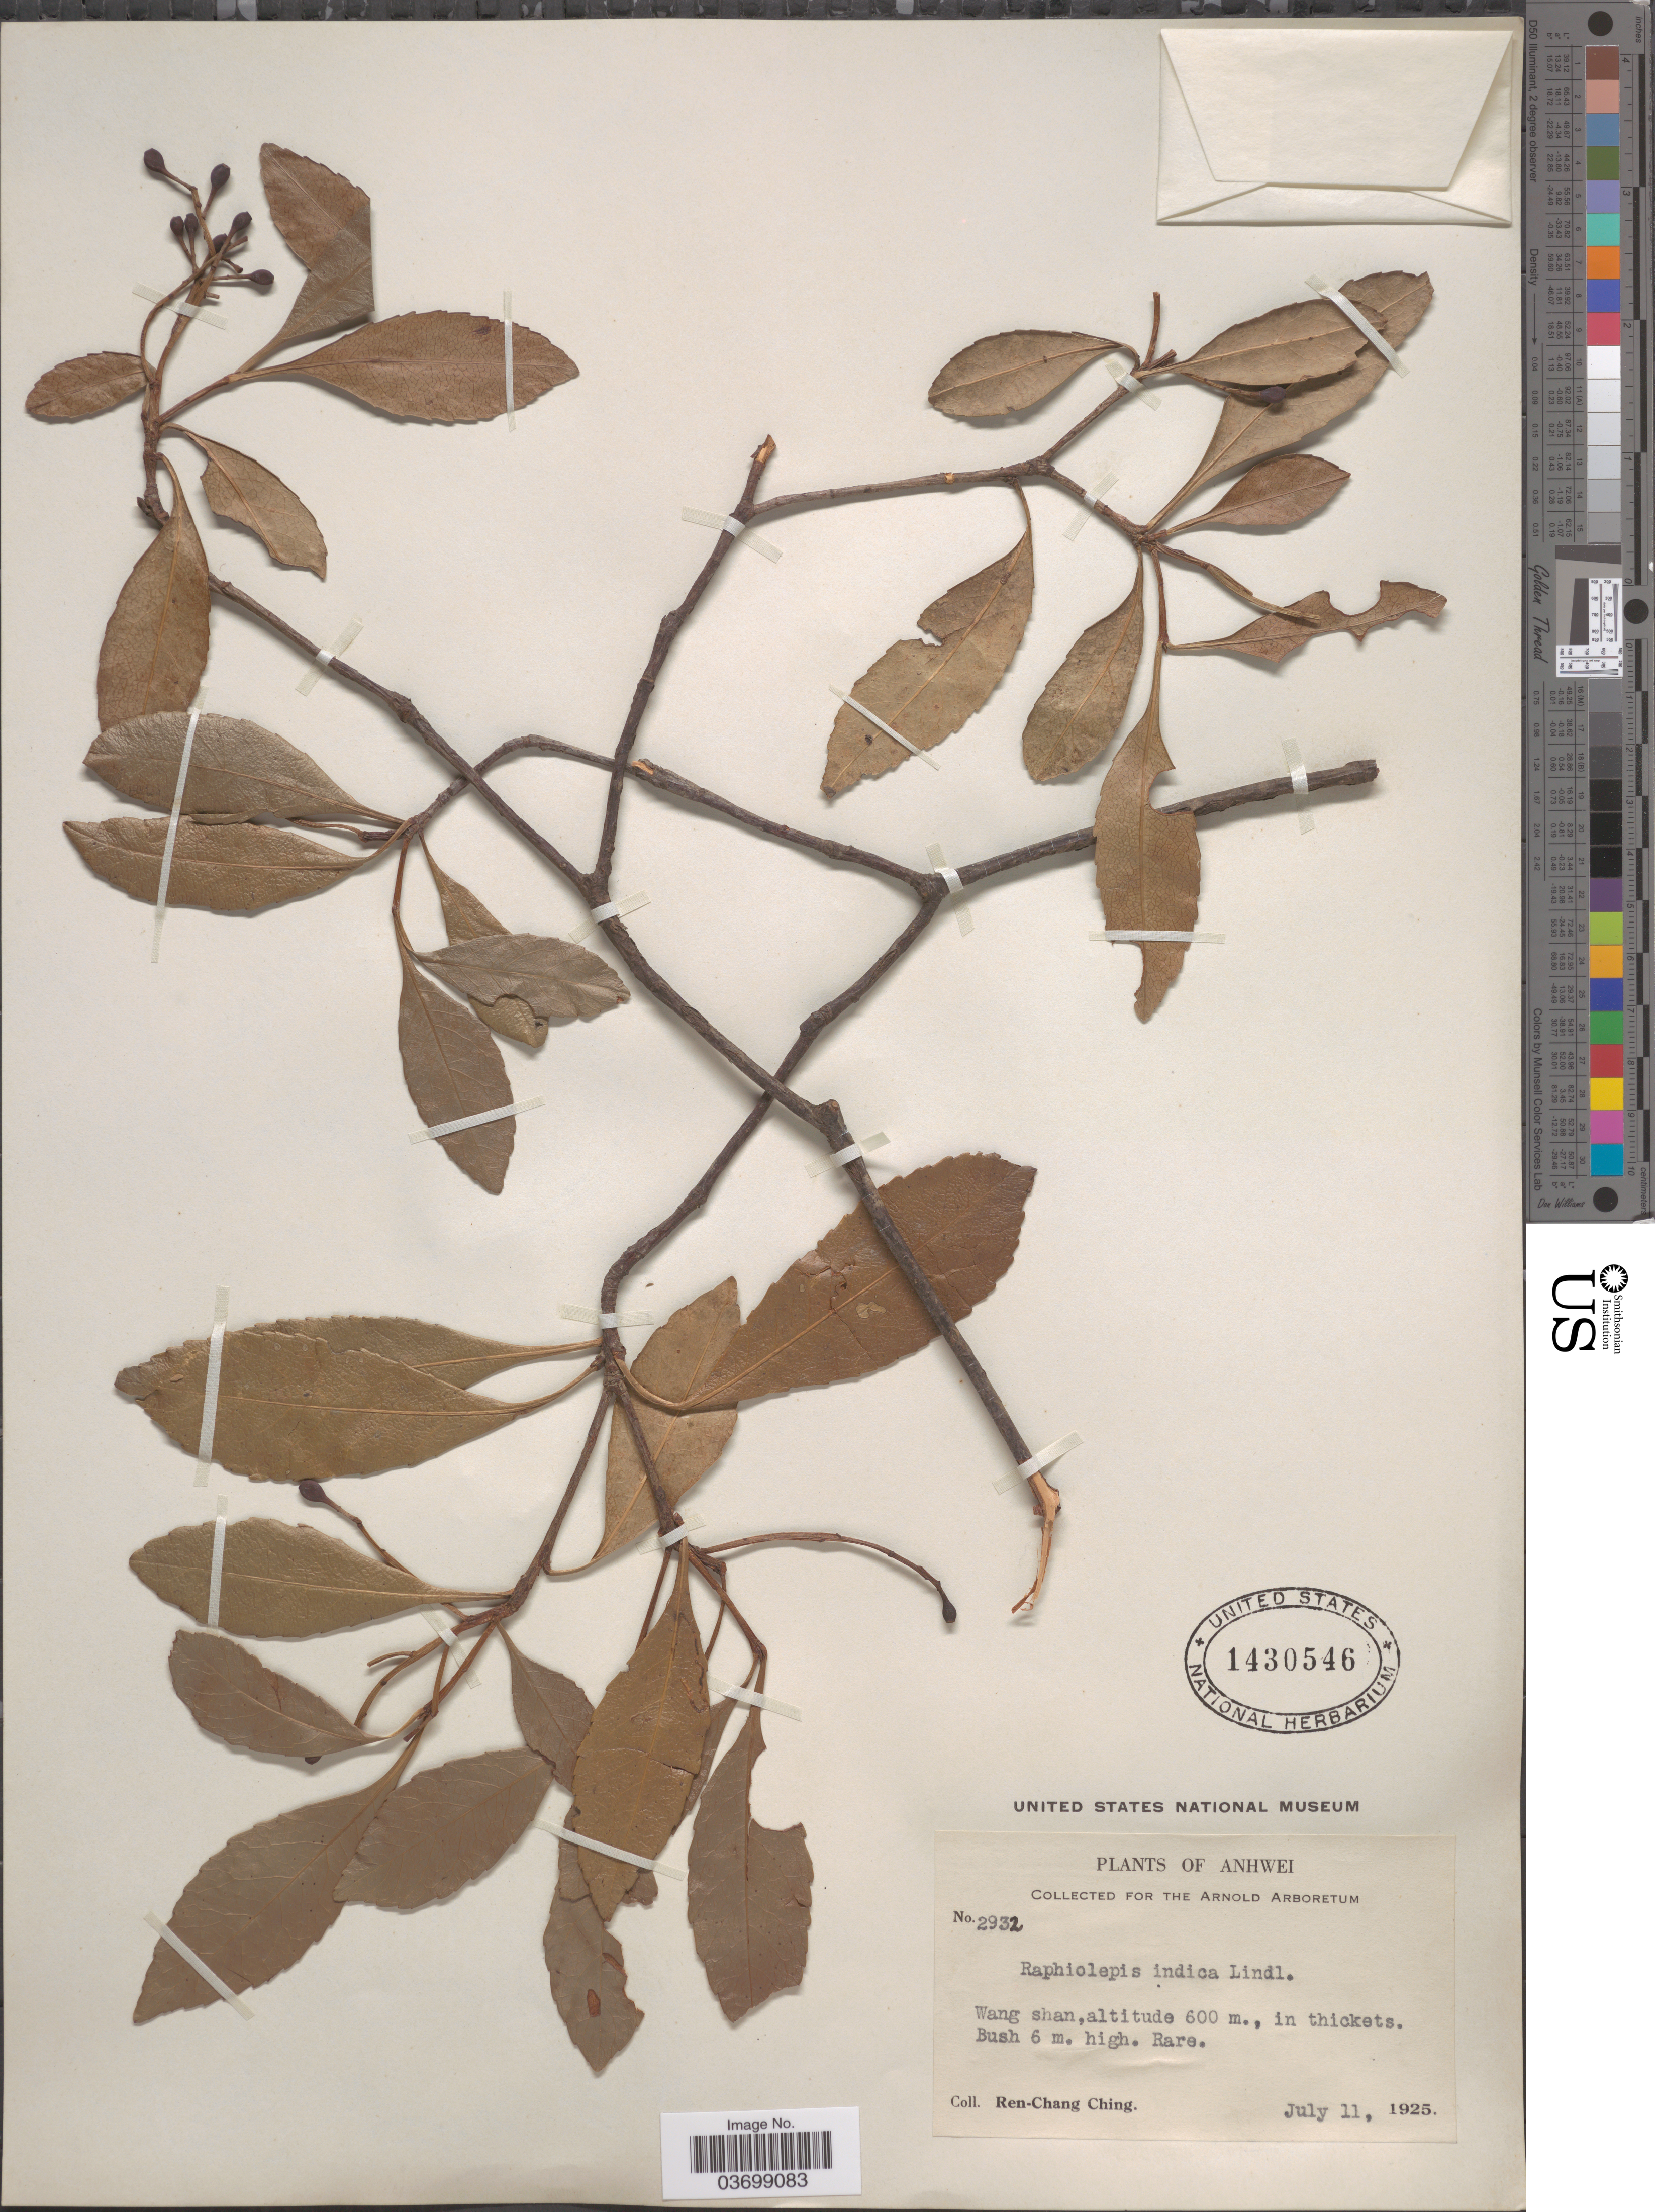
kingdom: Plantae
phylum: Tracheophyta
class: Magnoliopsida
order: Rosales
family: Rosaceae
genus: Rhaphiolepis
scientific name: Rhaphiolepis indica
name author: (L.) Lindl.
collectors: R. C. Ching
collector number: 2932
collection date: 1925-07-11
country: China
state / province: Anhui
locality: Anhwei. Wang shan.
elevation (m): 600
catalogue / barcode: US 1430546